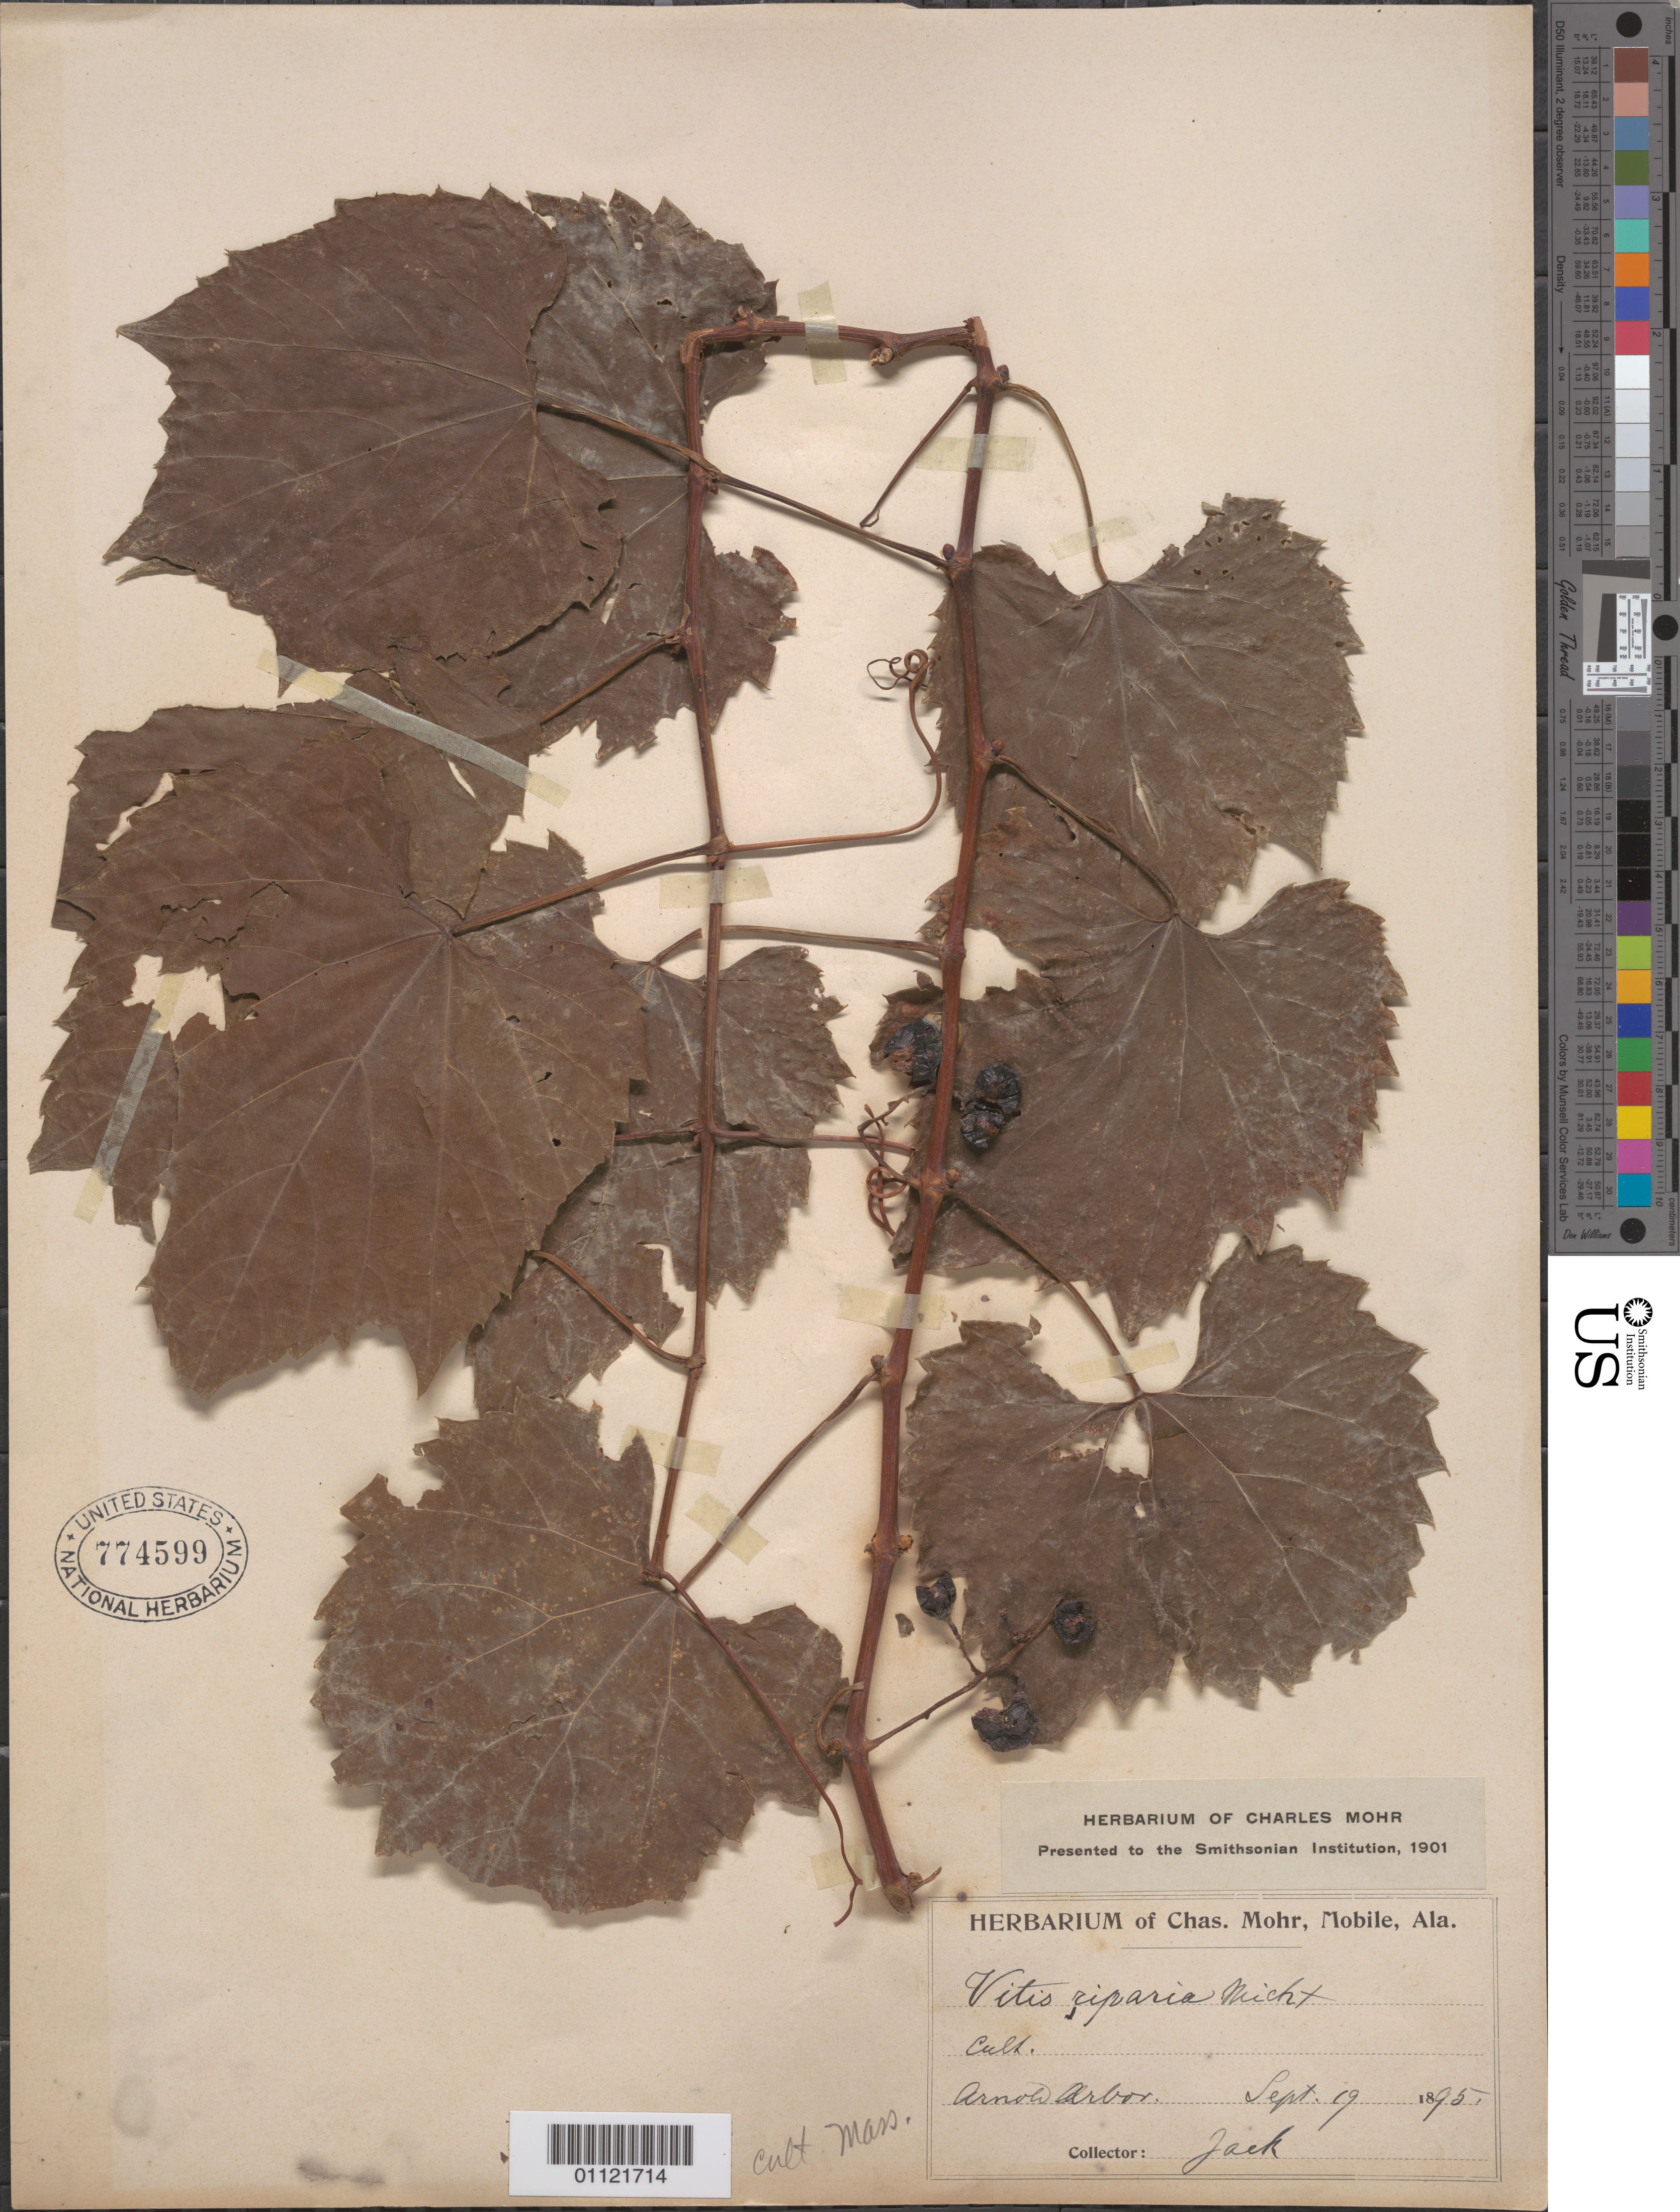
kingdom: Plantae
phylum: Tracheophyta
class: Magnoliopsida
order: Vitales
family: Vitaceae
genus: Vitis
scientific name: Vitis riparia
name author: Michx.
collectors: J. G. Jack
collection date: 1895-09-19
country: United States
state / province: Massachusetts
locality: Arnold Arbor.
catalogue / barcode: US 774599